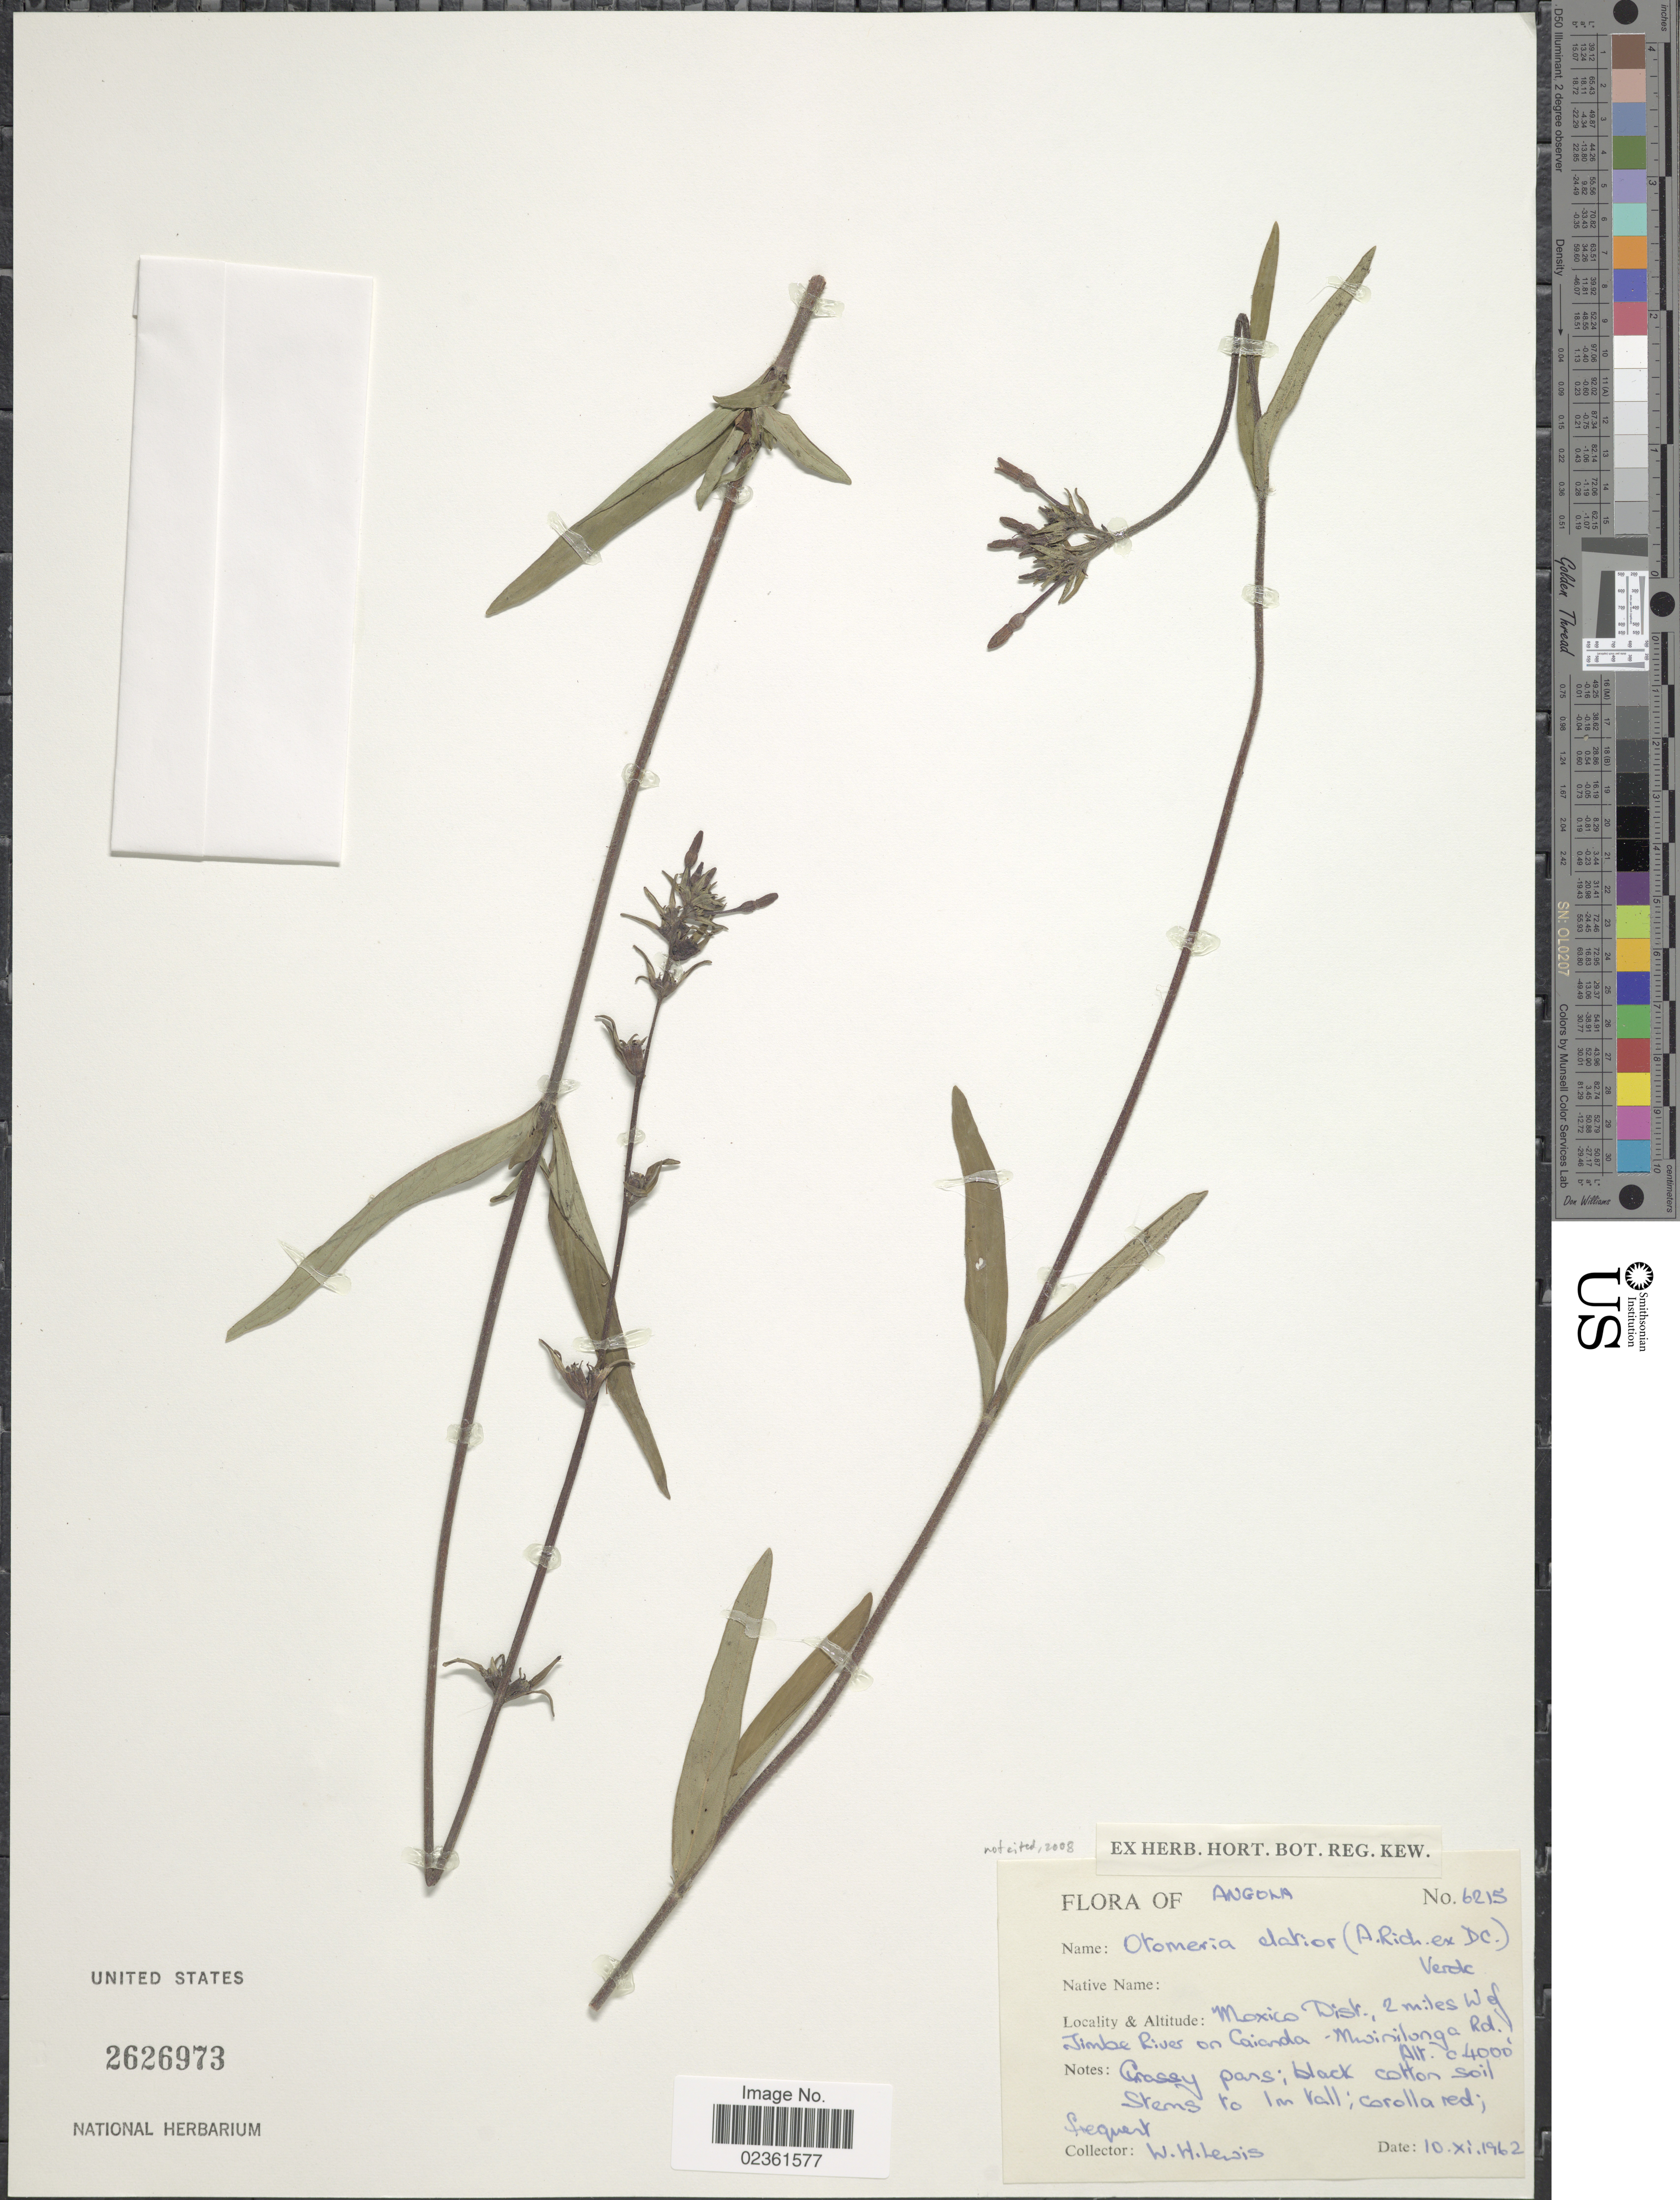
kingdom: Plantae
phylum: Tracheophyta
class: Magnoliopsida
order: Gentianales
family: Rubiaceae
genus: Otomeria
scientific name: Otomeria elatior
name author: (A. Rich. ex DC.) Verdc.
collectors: W. H. Lewis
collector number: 6215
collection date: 1962-11-10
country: Angola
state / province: Moxico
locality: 2 miles W of Jimbe River on Caienda-Mwinilunga Rd.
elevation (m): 1219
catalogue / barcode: US 2626973